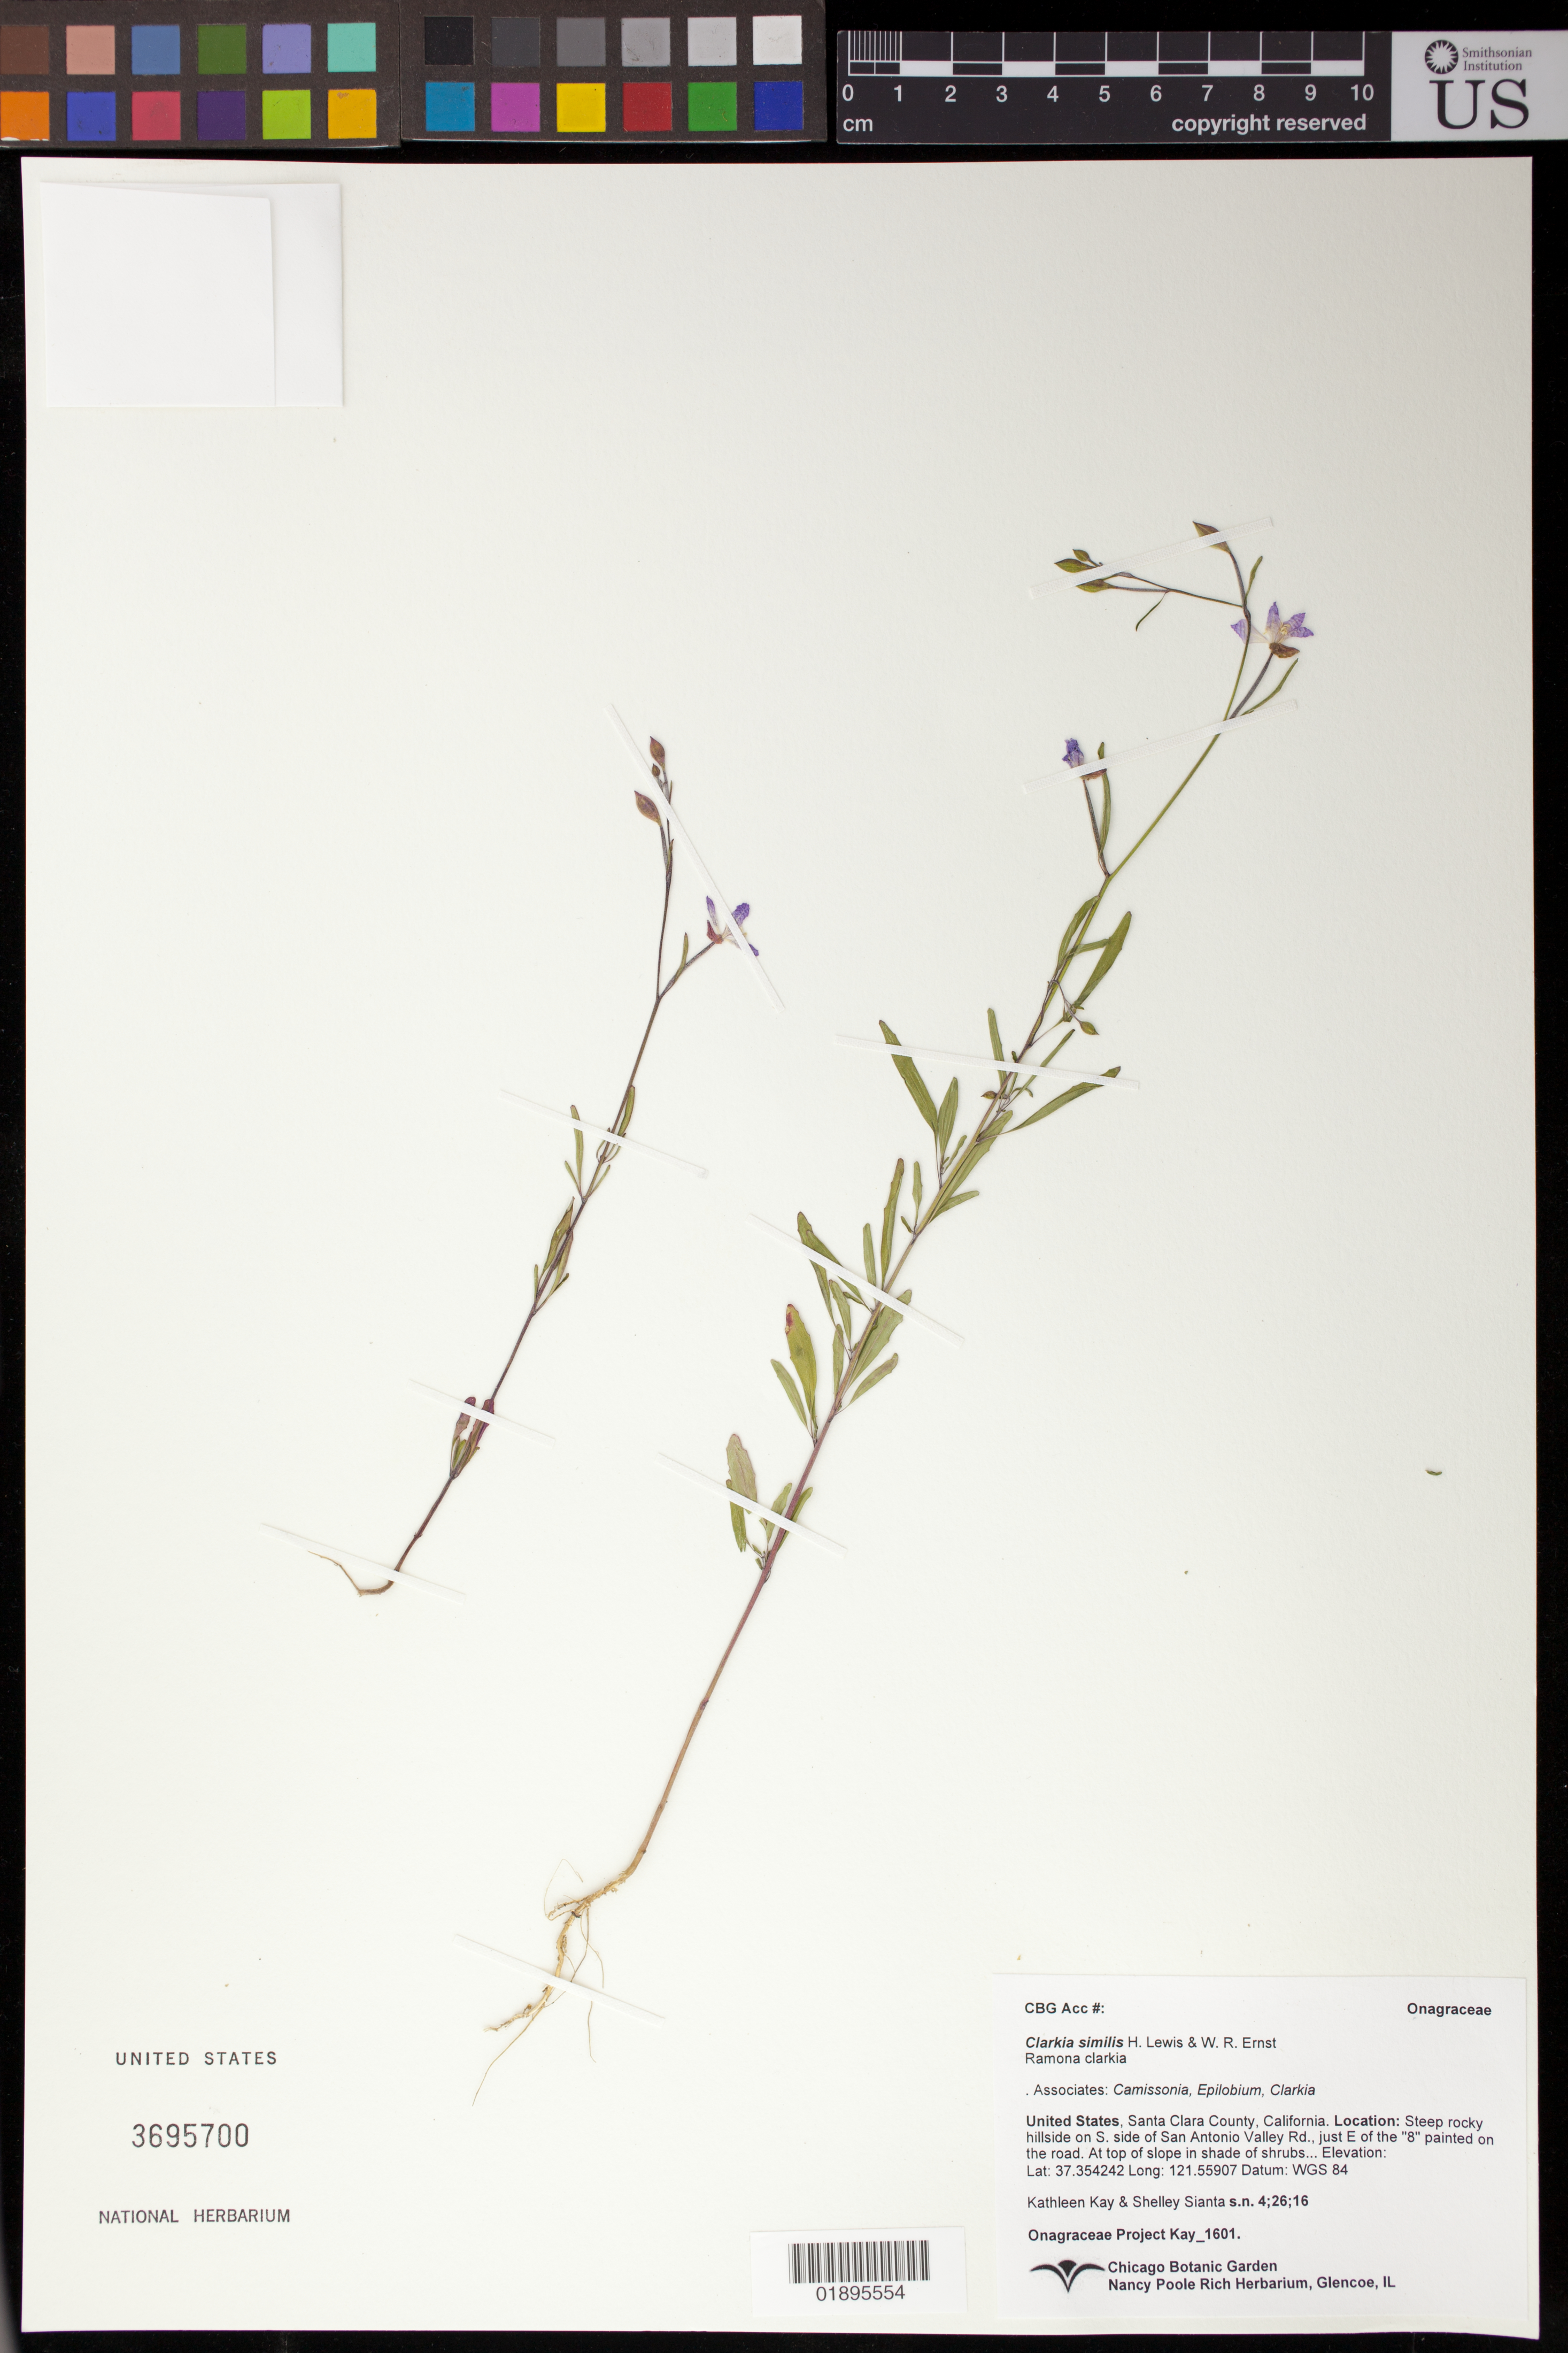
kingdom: Plantae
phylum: Tracheophyta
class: Magnoliopsida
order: Myrtales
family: Onagraceae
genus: Clarkia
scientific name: Clarkia similis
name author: F. H. Lewis & W.R. Ernst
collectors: K. Kay & S. Sianta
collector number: Kay 1601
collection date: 2016-04-26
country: United States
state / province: California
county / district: Santa Clara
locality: On S. side of San Antonio Valley Rd., just E of the "8" (mile marker) painted on the road, at top of slope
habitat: steep rocky hillside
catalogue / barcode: US 3695700